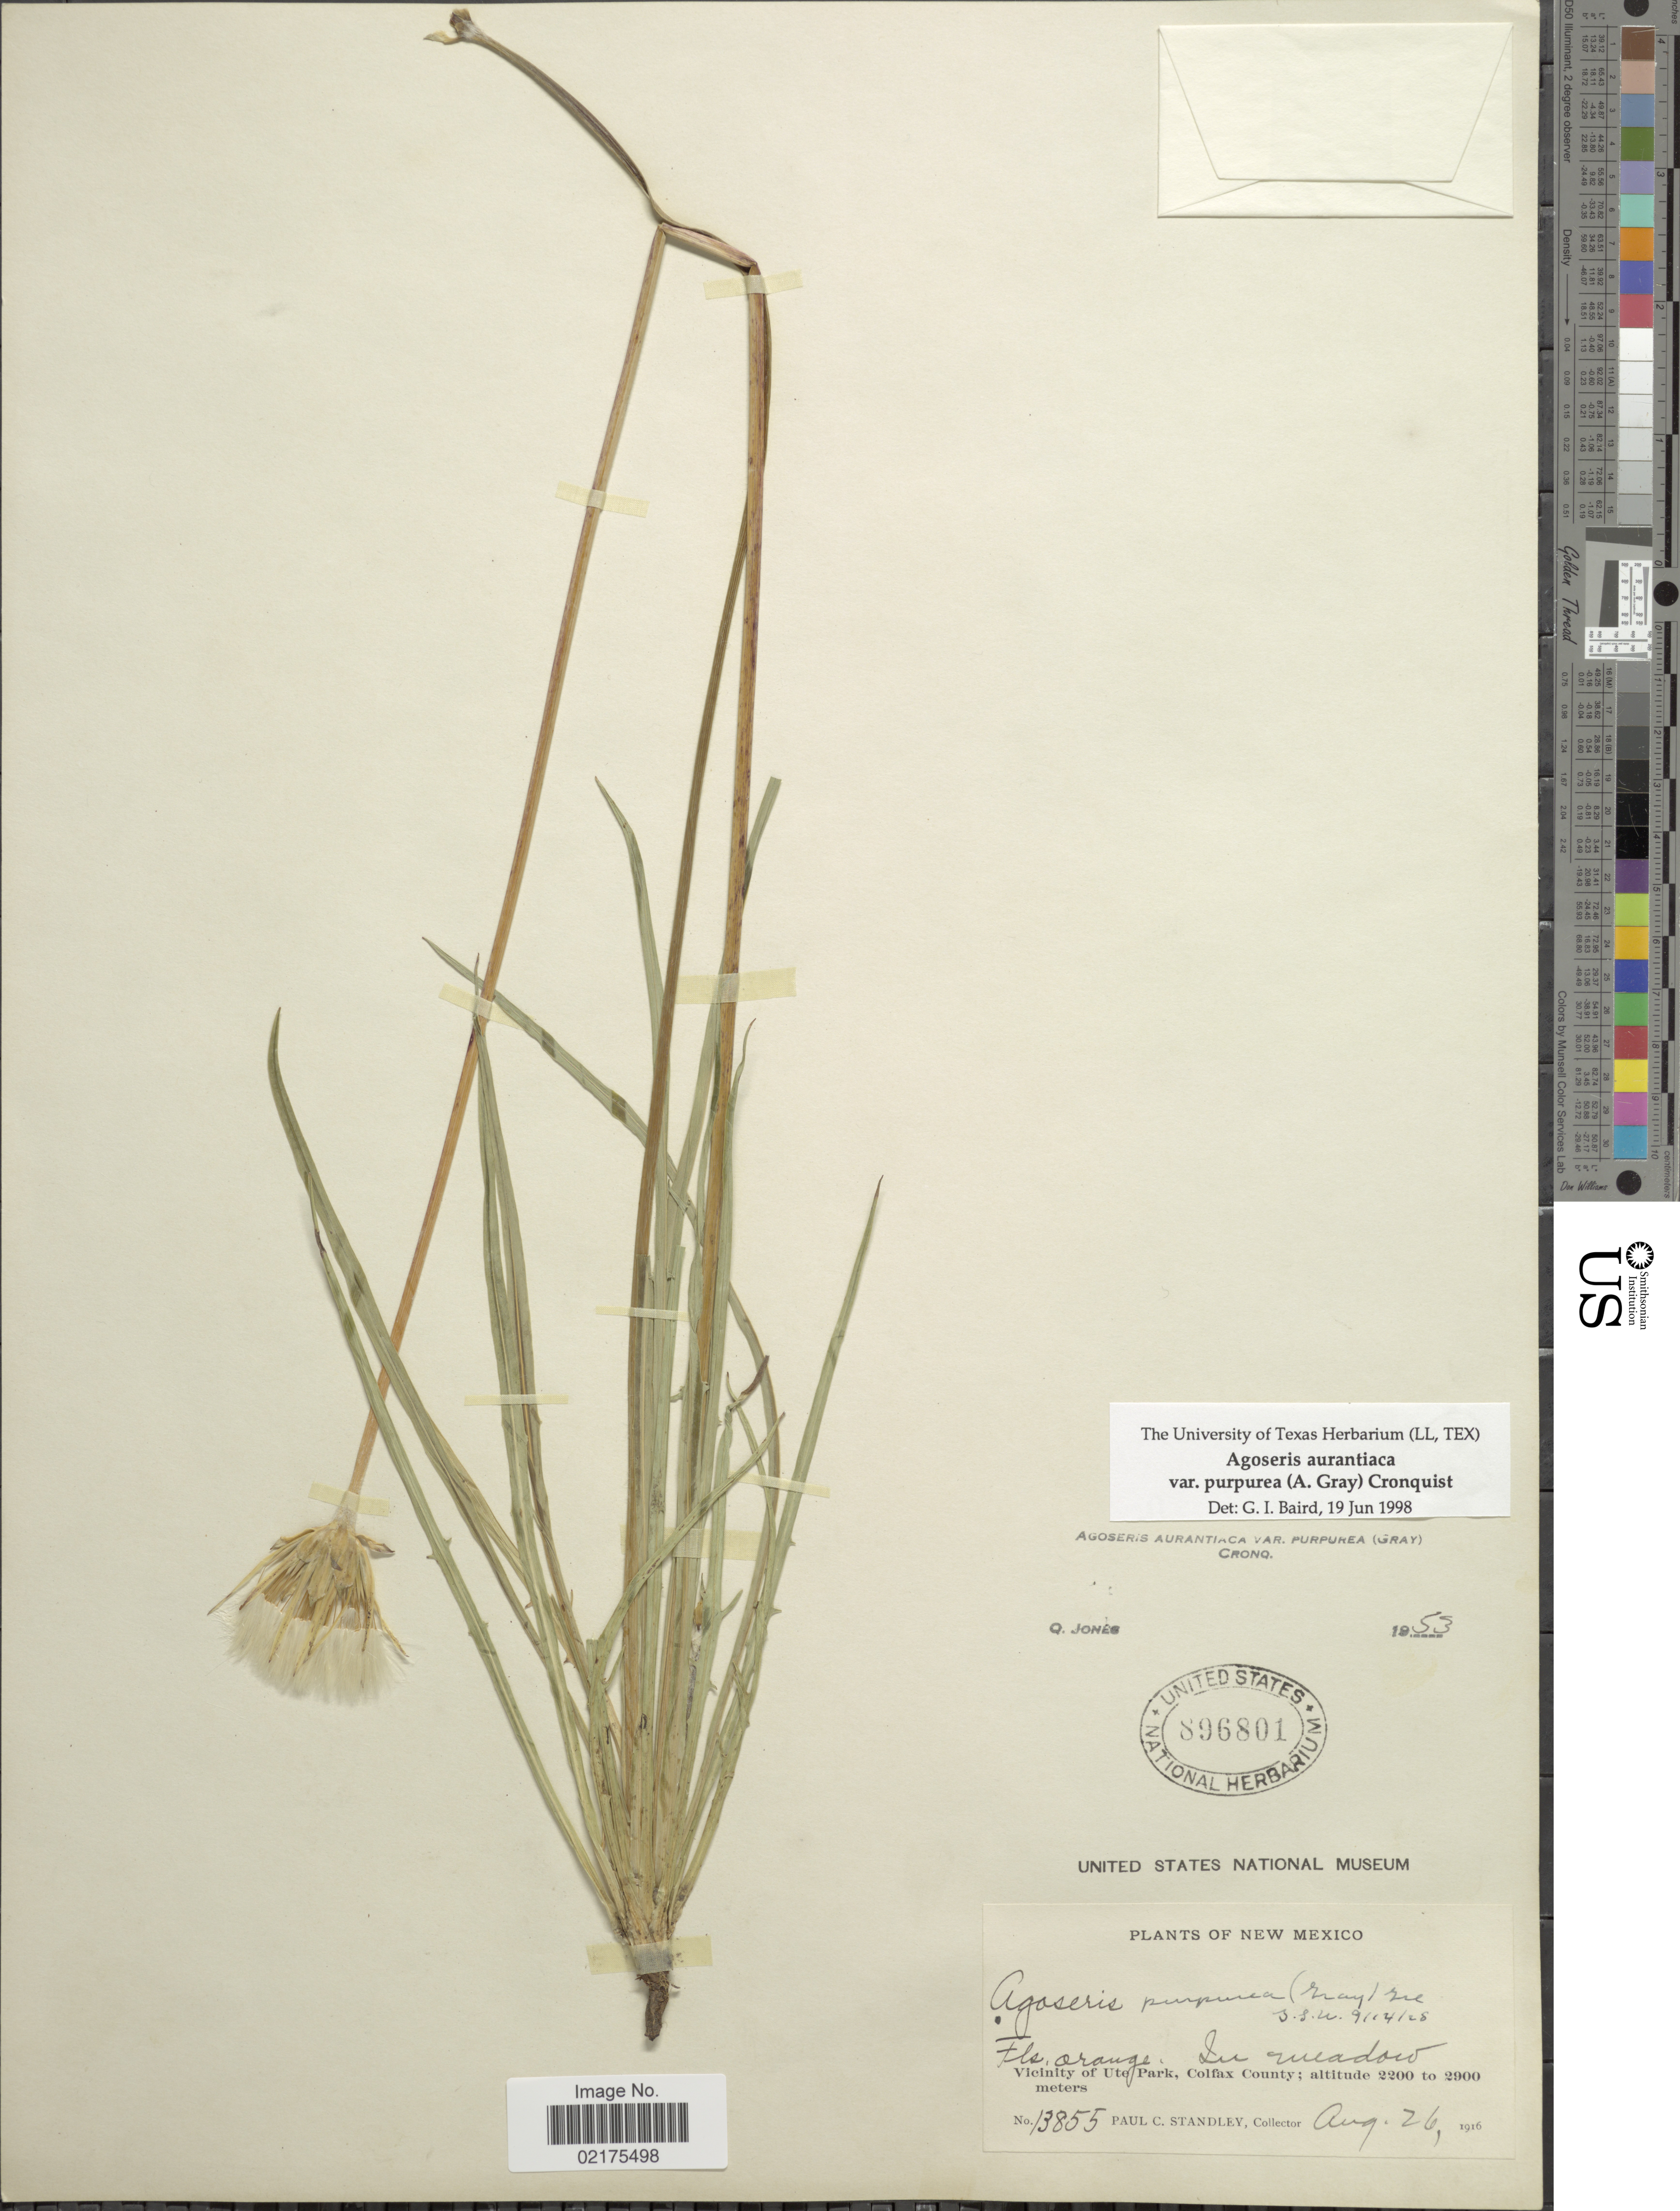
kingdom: Plantae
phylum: Tracheophyta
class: Magnoliopsida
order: Asterales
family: Asteraceae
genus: Agoseris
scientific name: Agoseris aurantiaca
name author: (Hook.) Greene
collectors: P. C. Standley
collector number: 13855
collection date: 1916-08-26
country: United States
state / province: New Mexico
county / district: Colfax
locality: In meadow, vicinity of Ute Park, Colfax County.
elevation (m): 2200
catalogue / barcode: US 896801